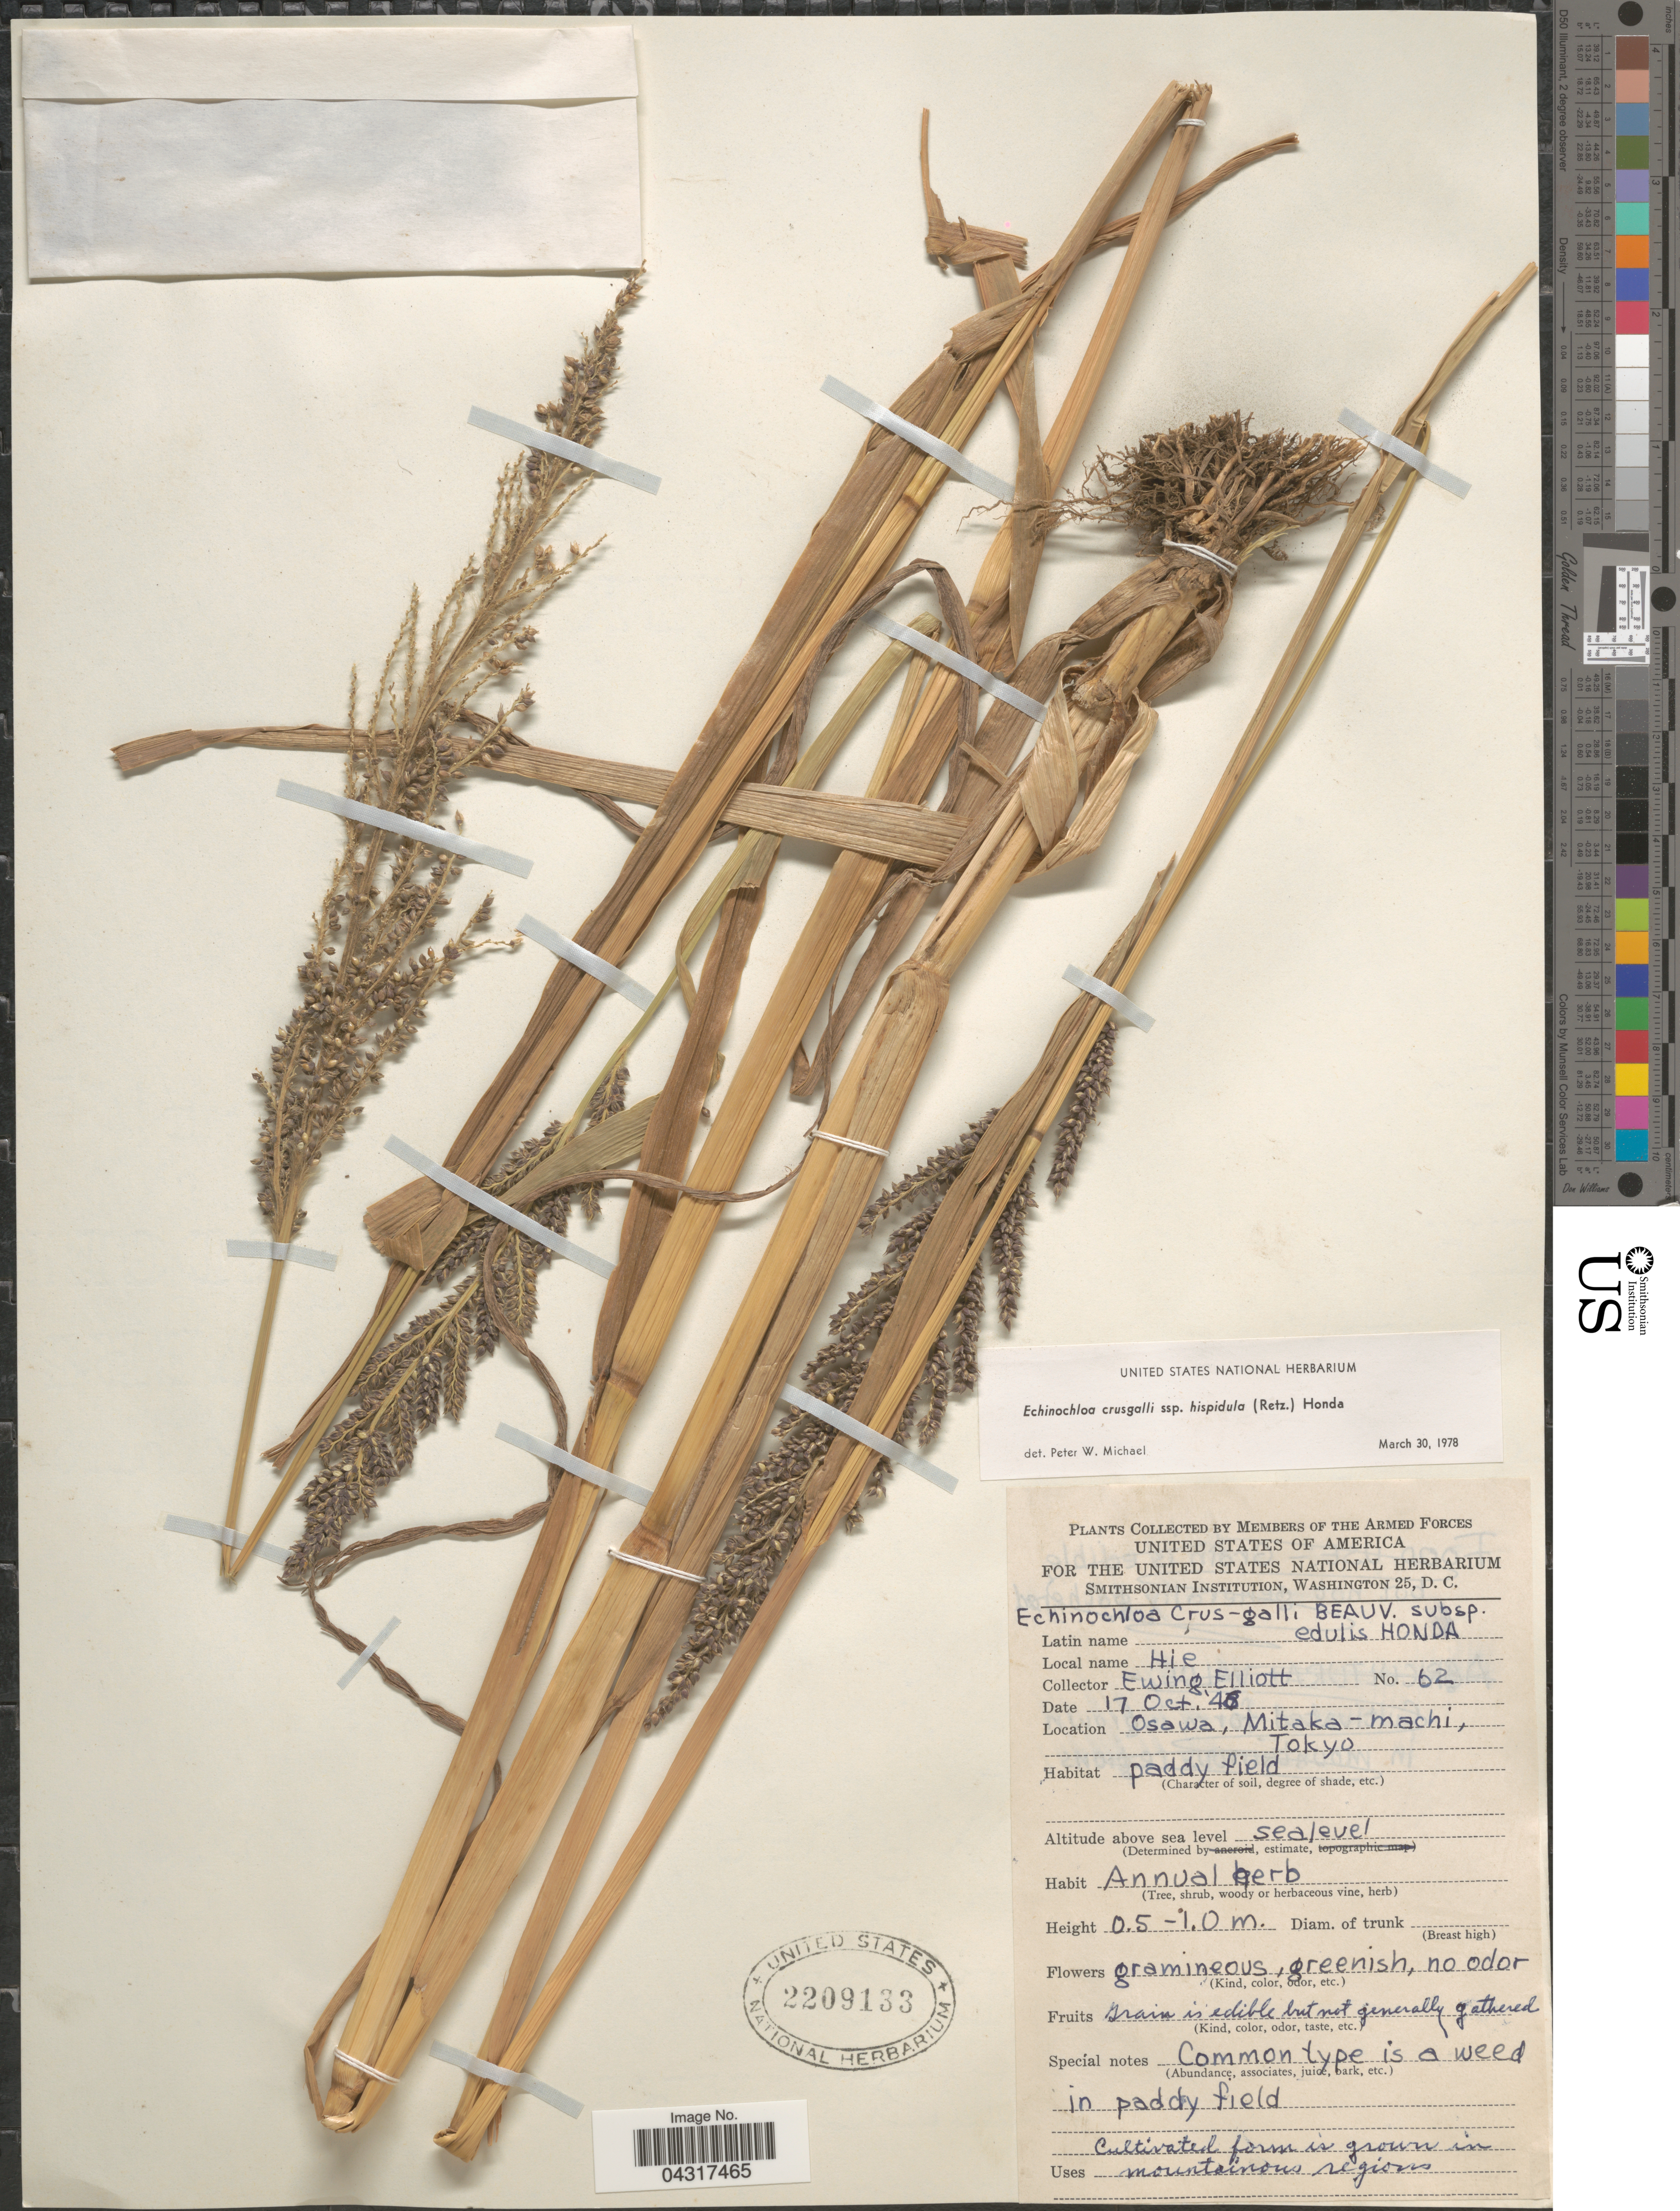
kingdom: Plantae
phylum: Tracheophyta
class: Liliopsida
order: Poales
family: Poaceae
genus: Echinochloa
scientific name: Echinochloa oryzoides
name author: (Ard.) Fritsch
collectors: E. Elliott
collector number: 62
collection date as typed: Transcribed d/m/y: 17/10/46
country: Japan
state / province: Tokyo, Federal City of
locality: Osawa, Mitaka-machi, Tokyo.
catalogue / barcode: US 2209133